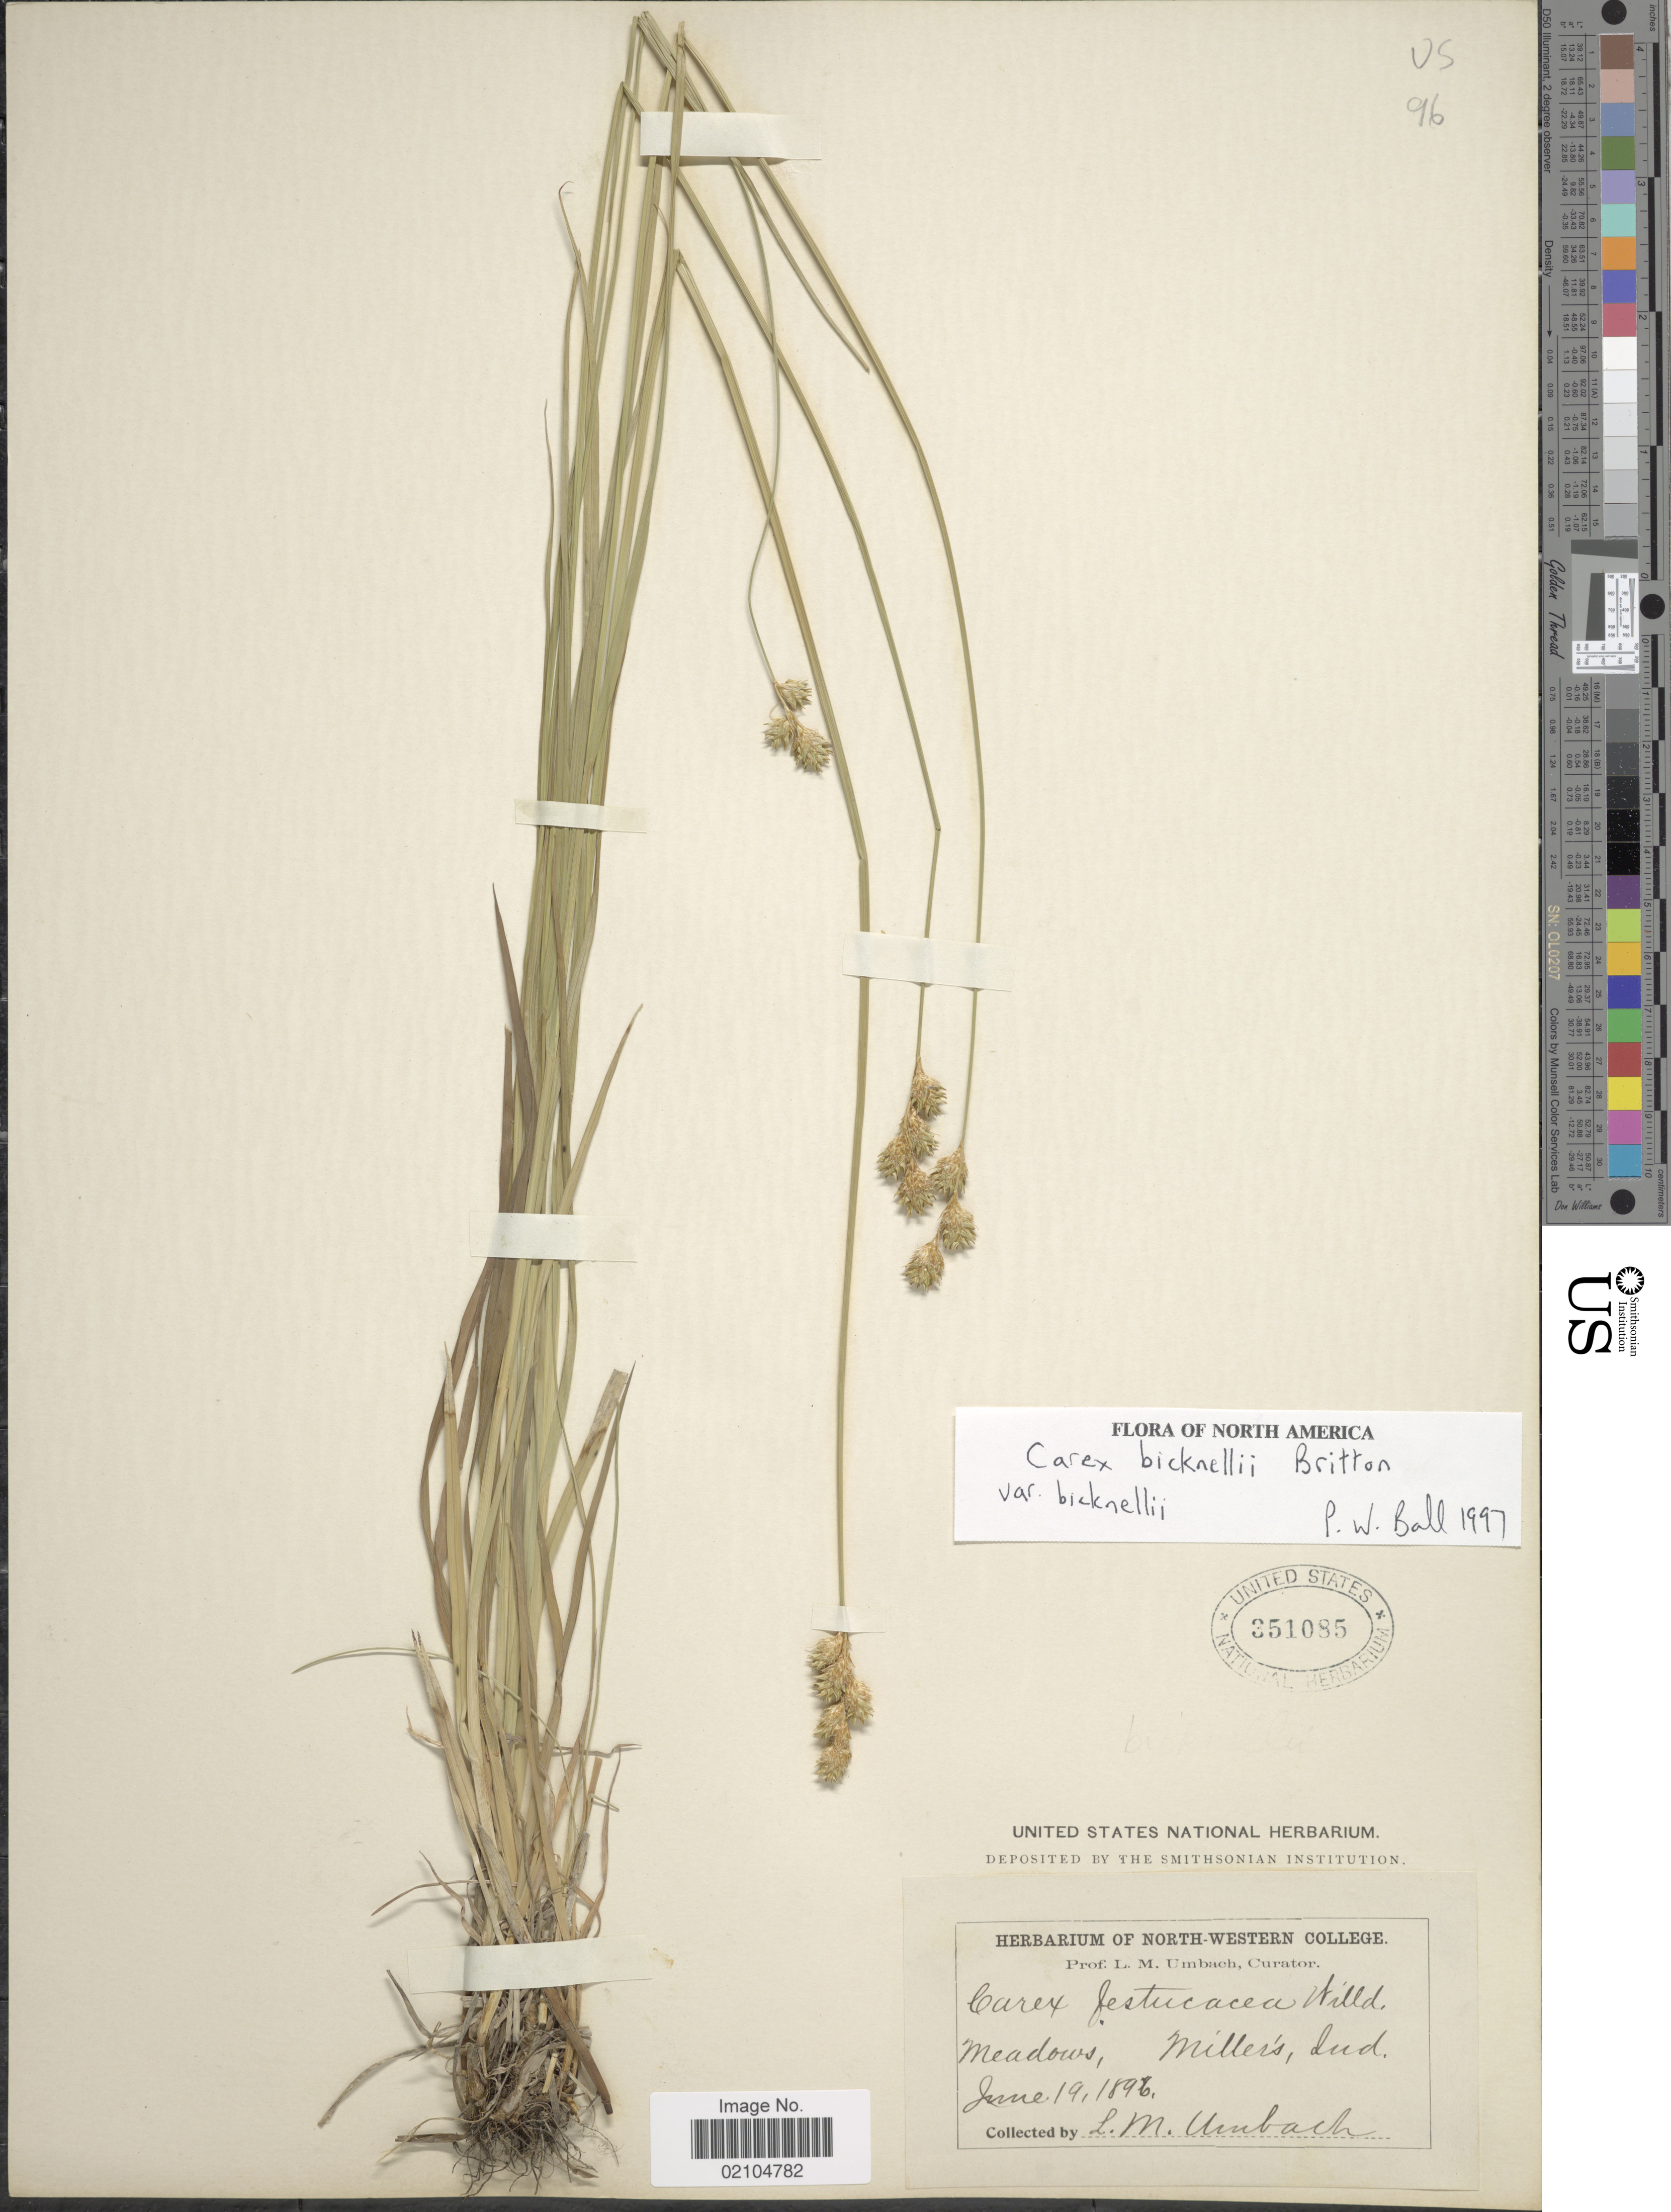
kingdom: Plantae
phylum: Tracheophyta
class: Liliopsida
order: Poales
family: Cyperaceae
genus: Carex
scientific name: Carex bicknellii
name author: Britton & A. Br.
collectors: L. M. Umbach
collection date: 1896-06-19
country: United States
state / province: Indiana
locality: Meadows, Miller's.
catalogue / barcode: US 351085